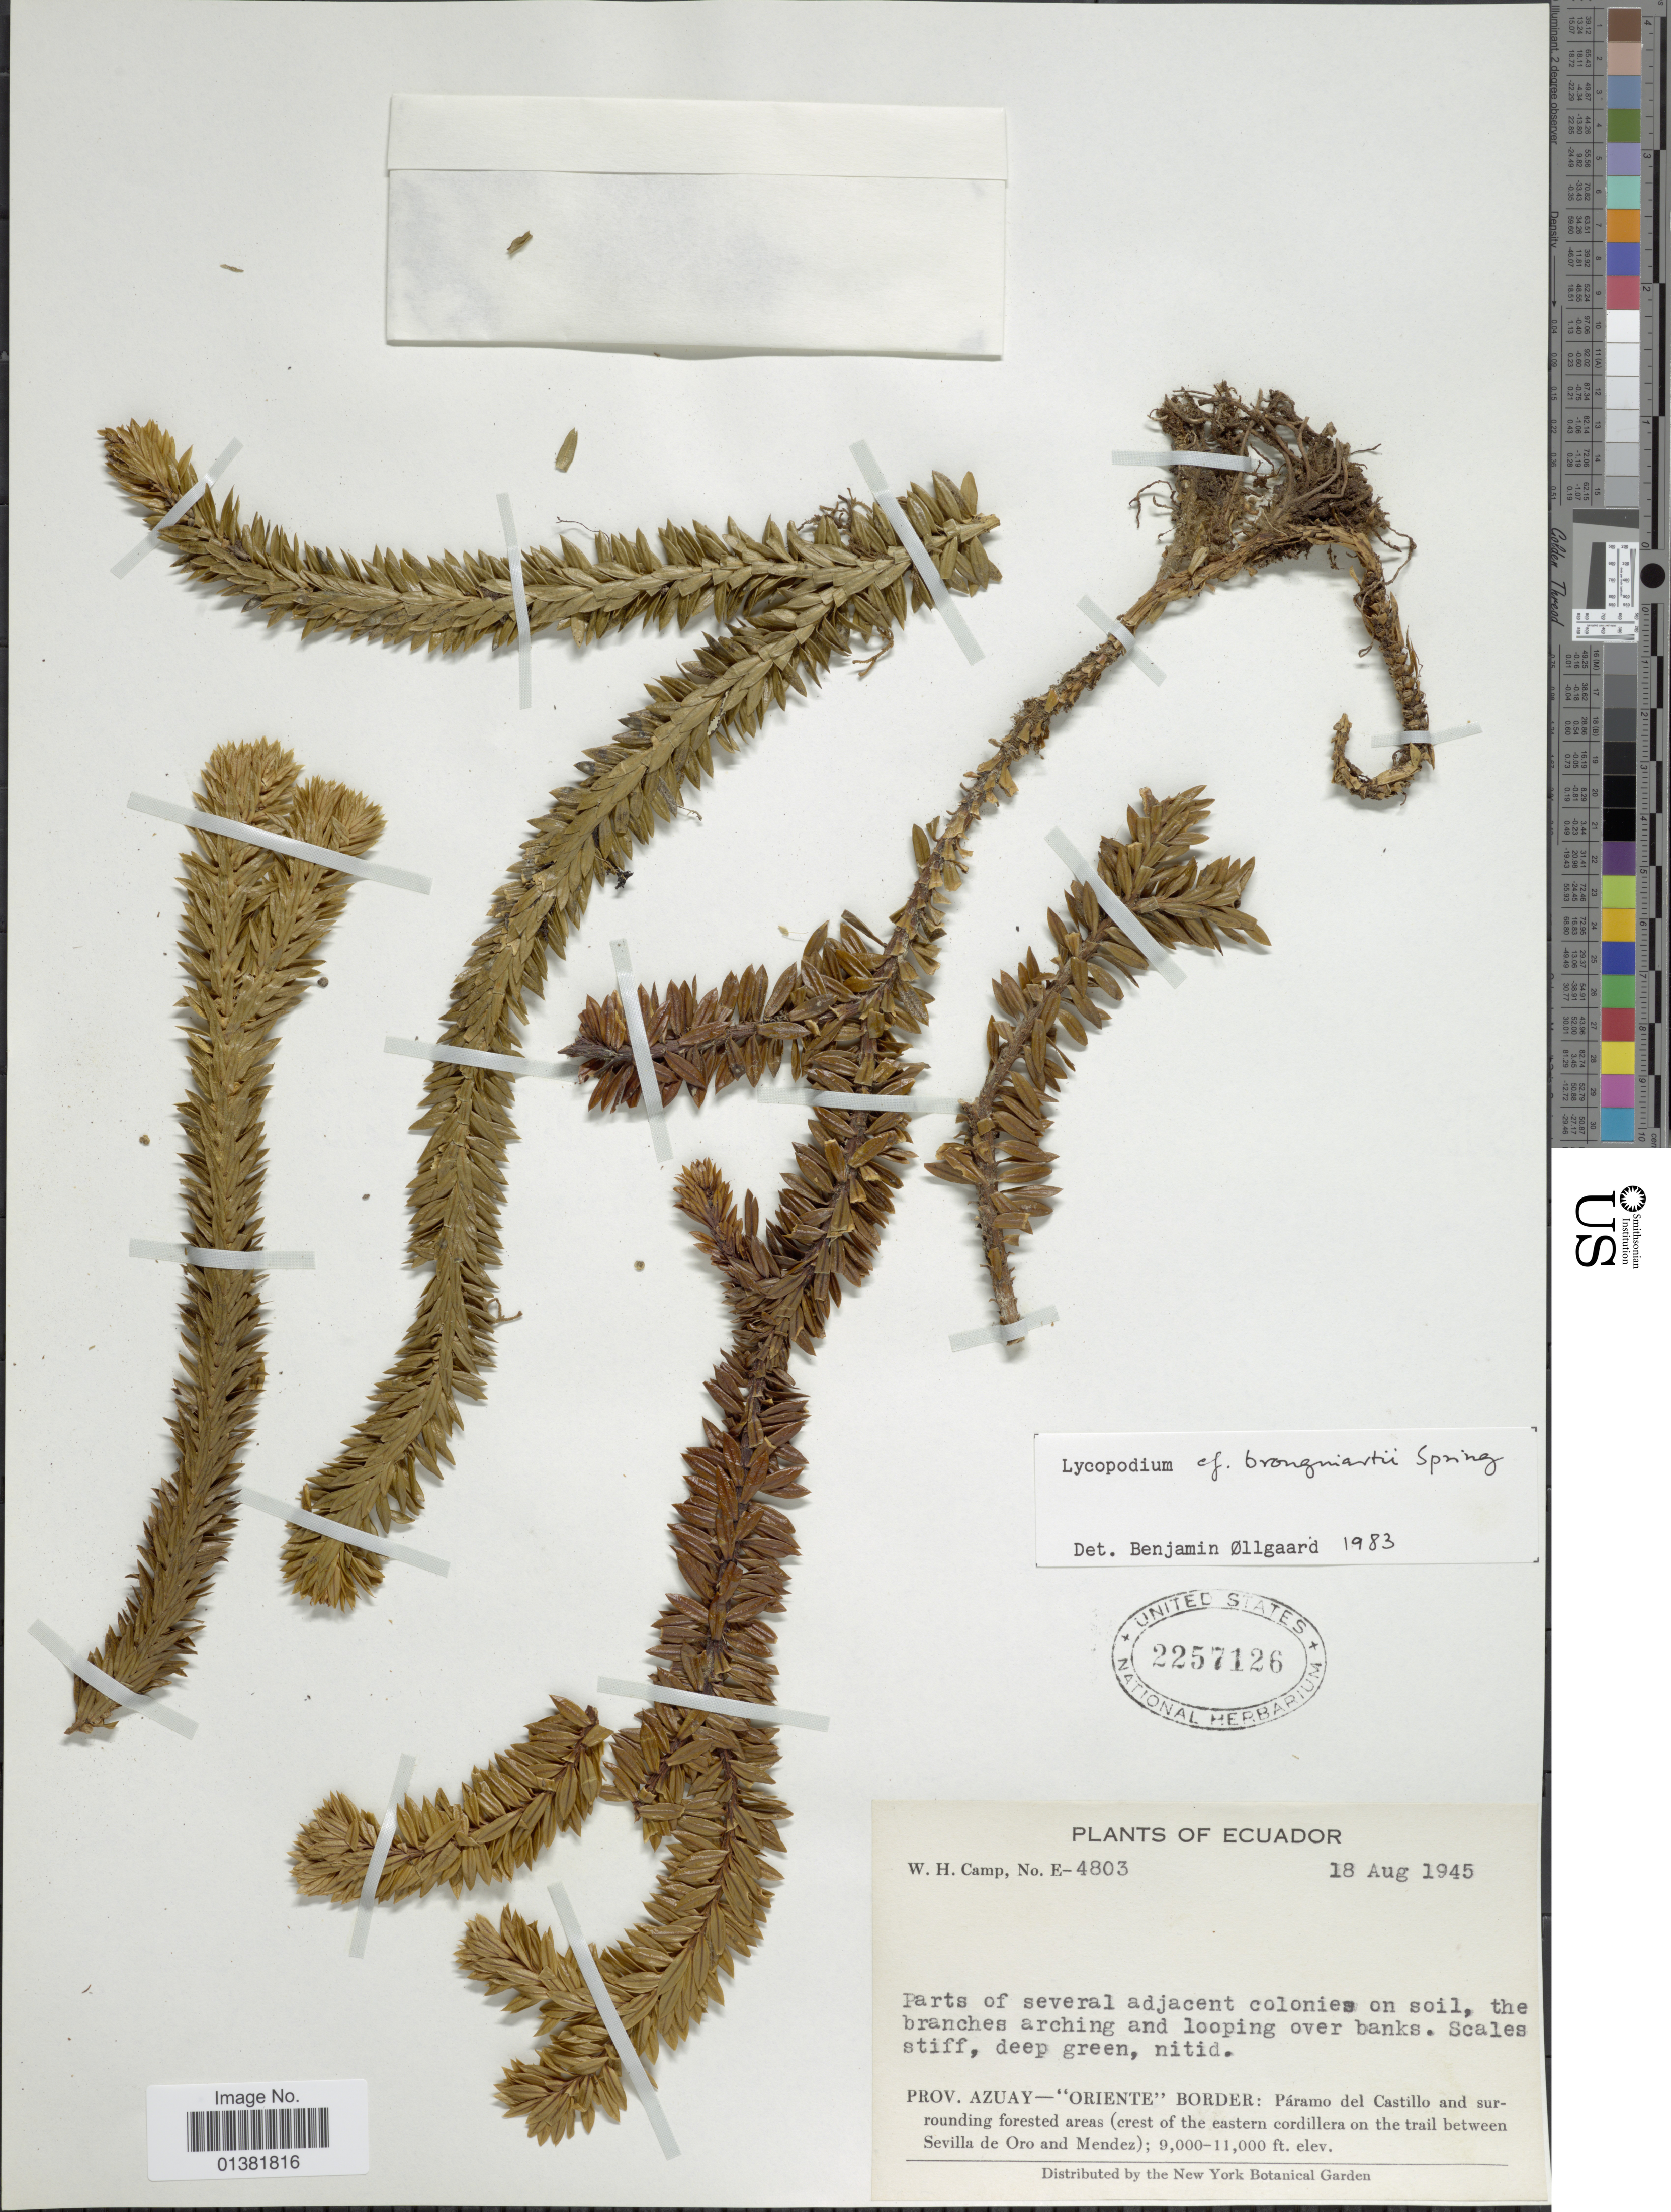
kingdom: Plantae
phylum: Tracheophyta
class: Lycopodiopsida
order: Lycopodiales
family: Lycopodiaceae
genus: Phlegmariurus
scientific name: Phlegmariurus brongniartii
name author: (Spring) B. Øllg.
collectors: W. H. Camp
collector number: E-4803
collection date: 1945-08-18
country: Ecuador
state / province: Azuay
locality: Oriente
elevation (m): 2743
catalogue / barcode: US 2257126